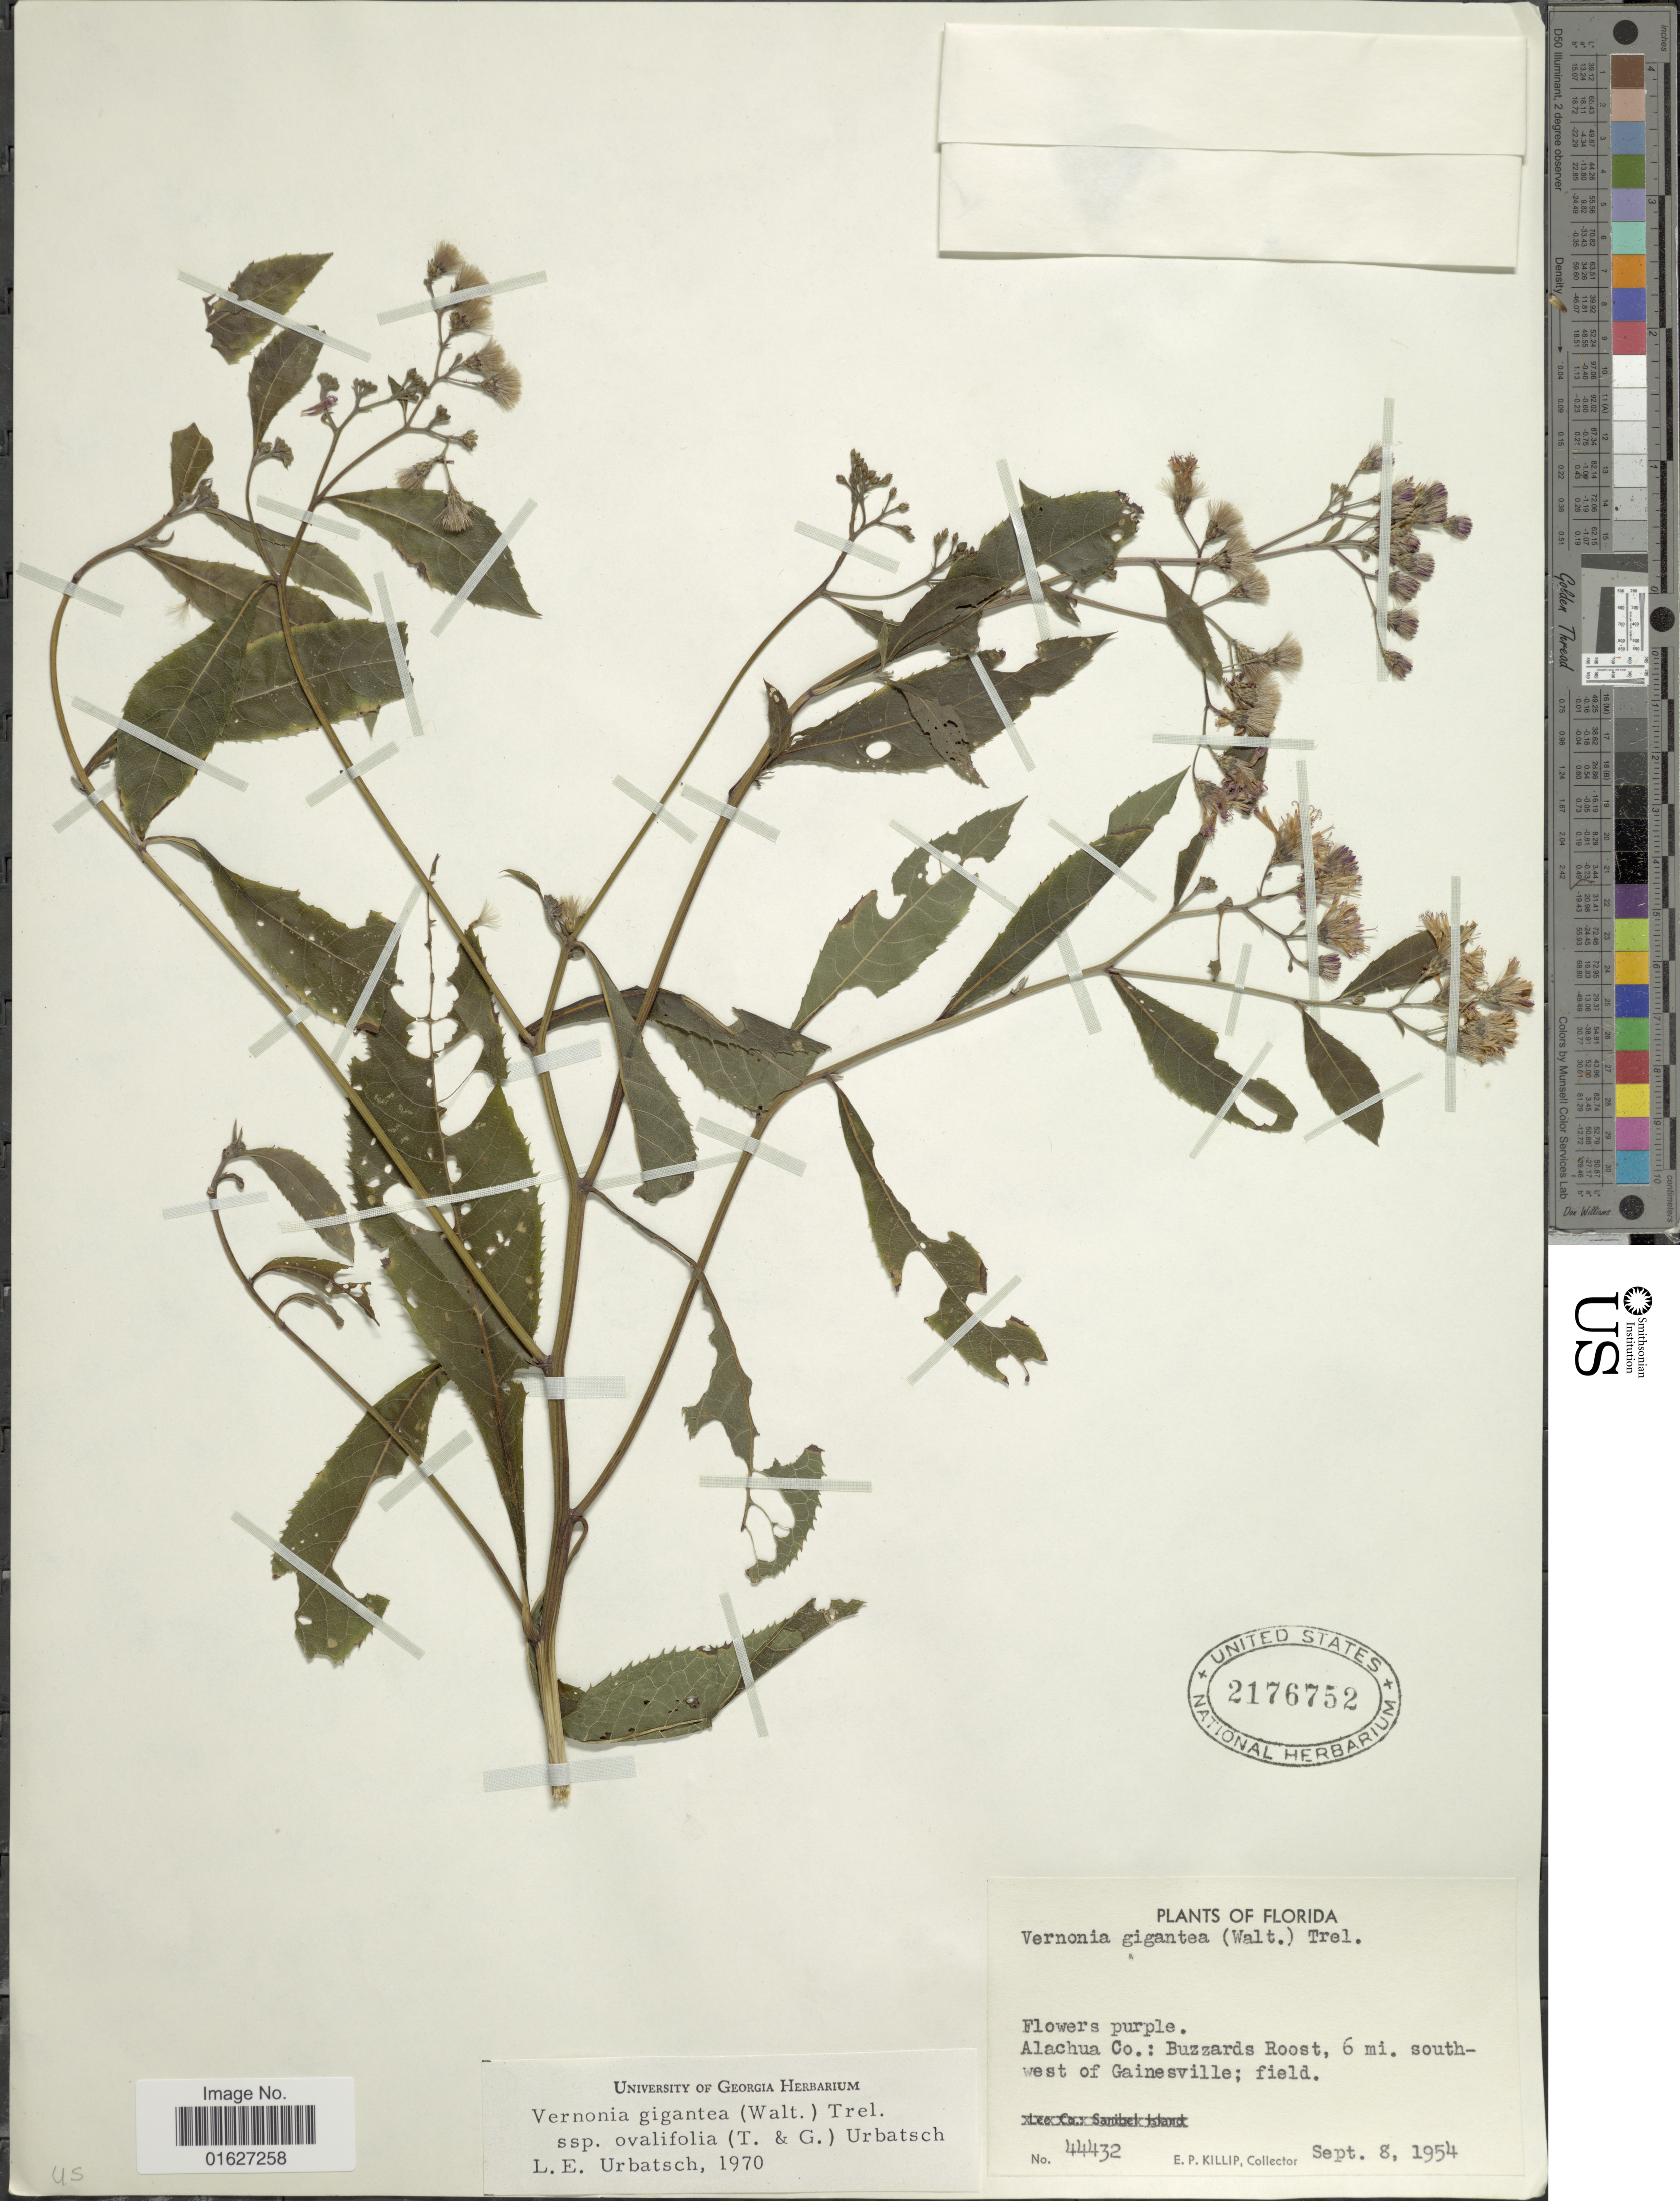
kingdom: Plantae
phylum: Tracheophyta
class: Magnoliopsida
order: Asterales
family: Asteraceae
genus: Vernonia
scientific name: Vernonia gigantea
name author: (Walter) Trel.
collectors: E. P. Killip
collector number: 44432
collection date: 1954-09-08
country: United States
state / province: Florida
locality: Florida. Alachua Co.: Buzzards Roost, 6 mi. south-west of Gainesville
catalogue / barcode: US 2176752